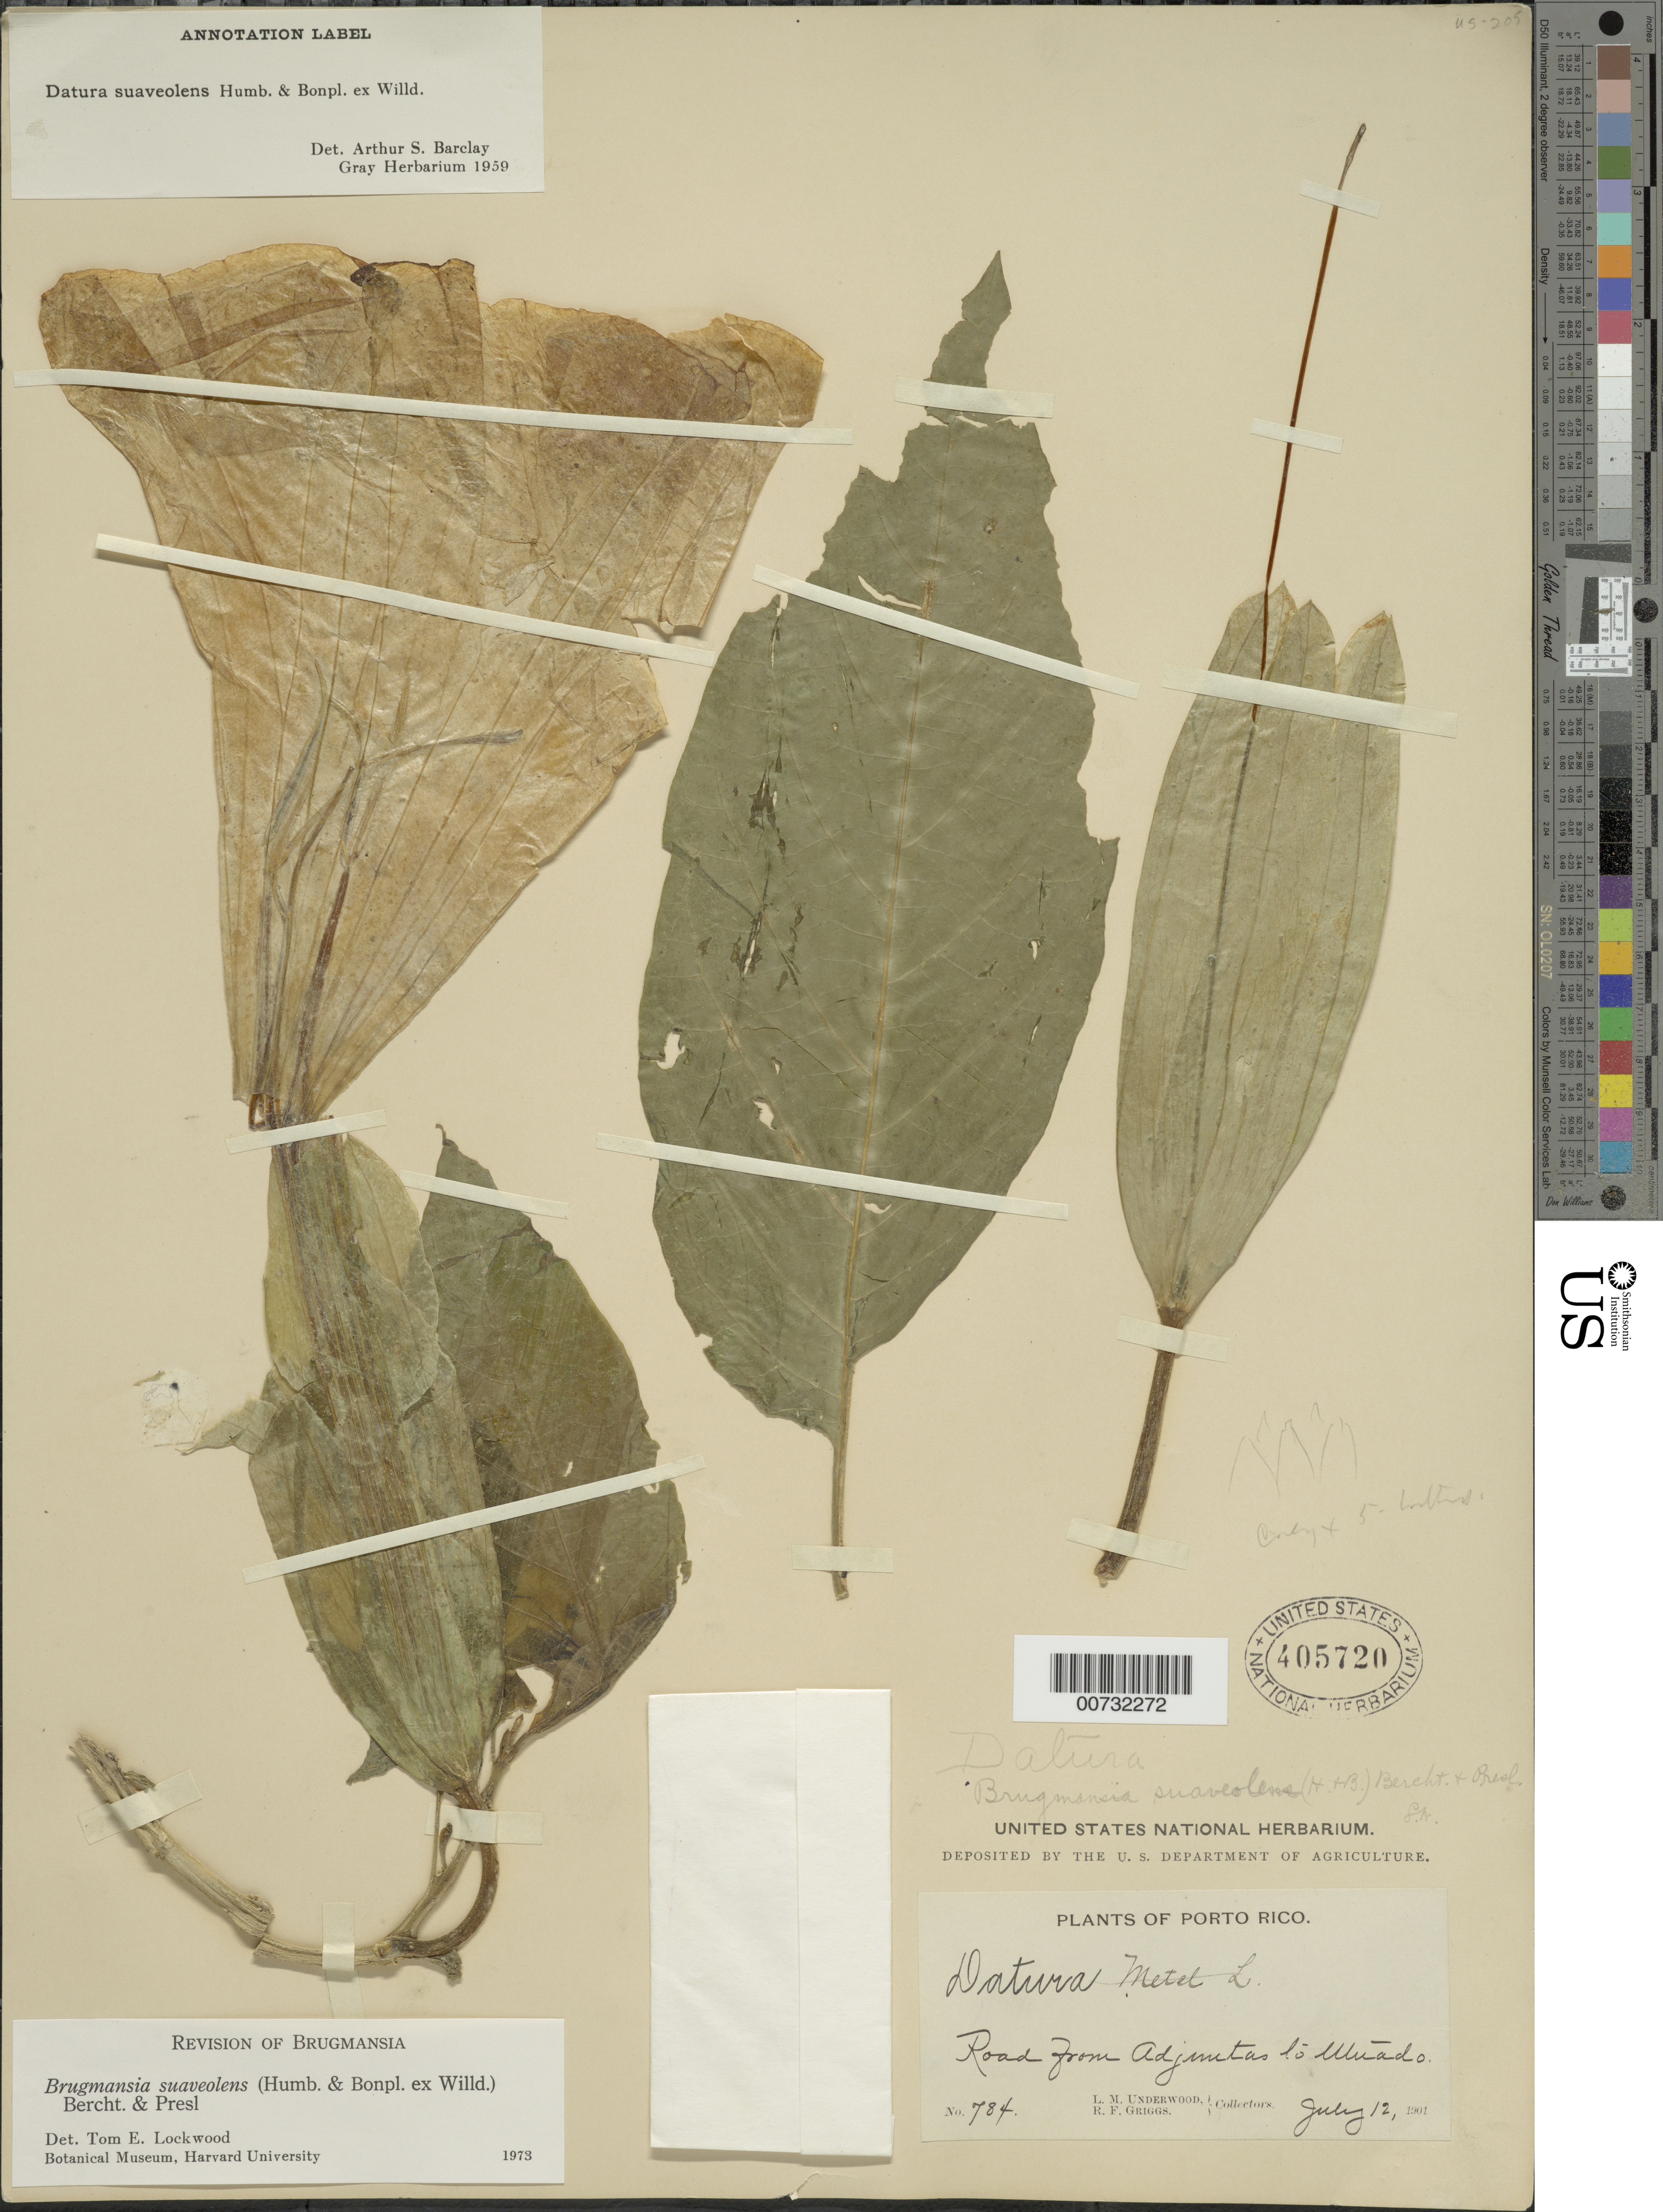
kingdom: Plantae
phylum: Tracheophyta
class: Magnoliopsida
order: Solanales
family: Solanaceae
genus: Brugmansia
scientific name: Brugmansia suaveolens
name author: (Humb. & Bonpl. ex Willd.) Brecht. & J. Presl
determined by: Lockwood, T. E.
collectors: L. M. Underwood & R. F. Griggs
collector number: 784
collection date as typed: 12 Jul 1901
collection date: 1901-07-12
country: Puerto Rico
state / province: Adjuntas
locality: Adjuntas to Utuado, road from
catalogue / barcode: US 405720